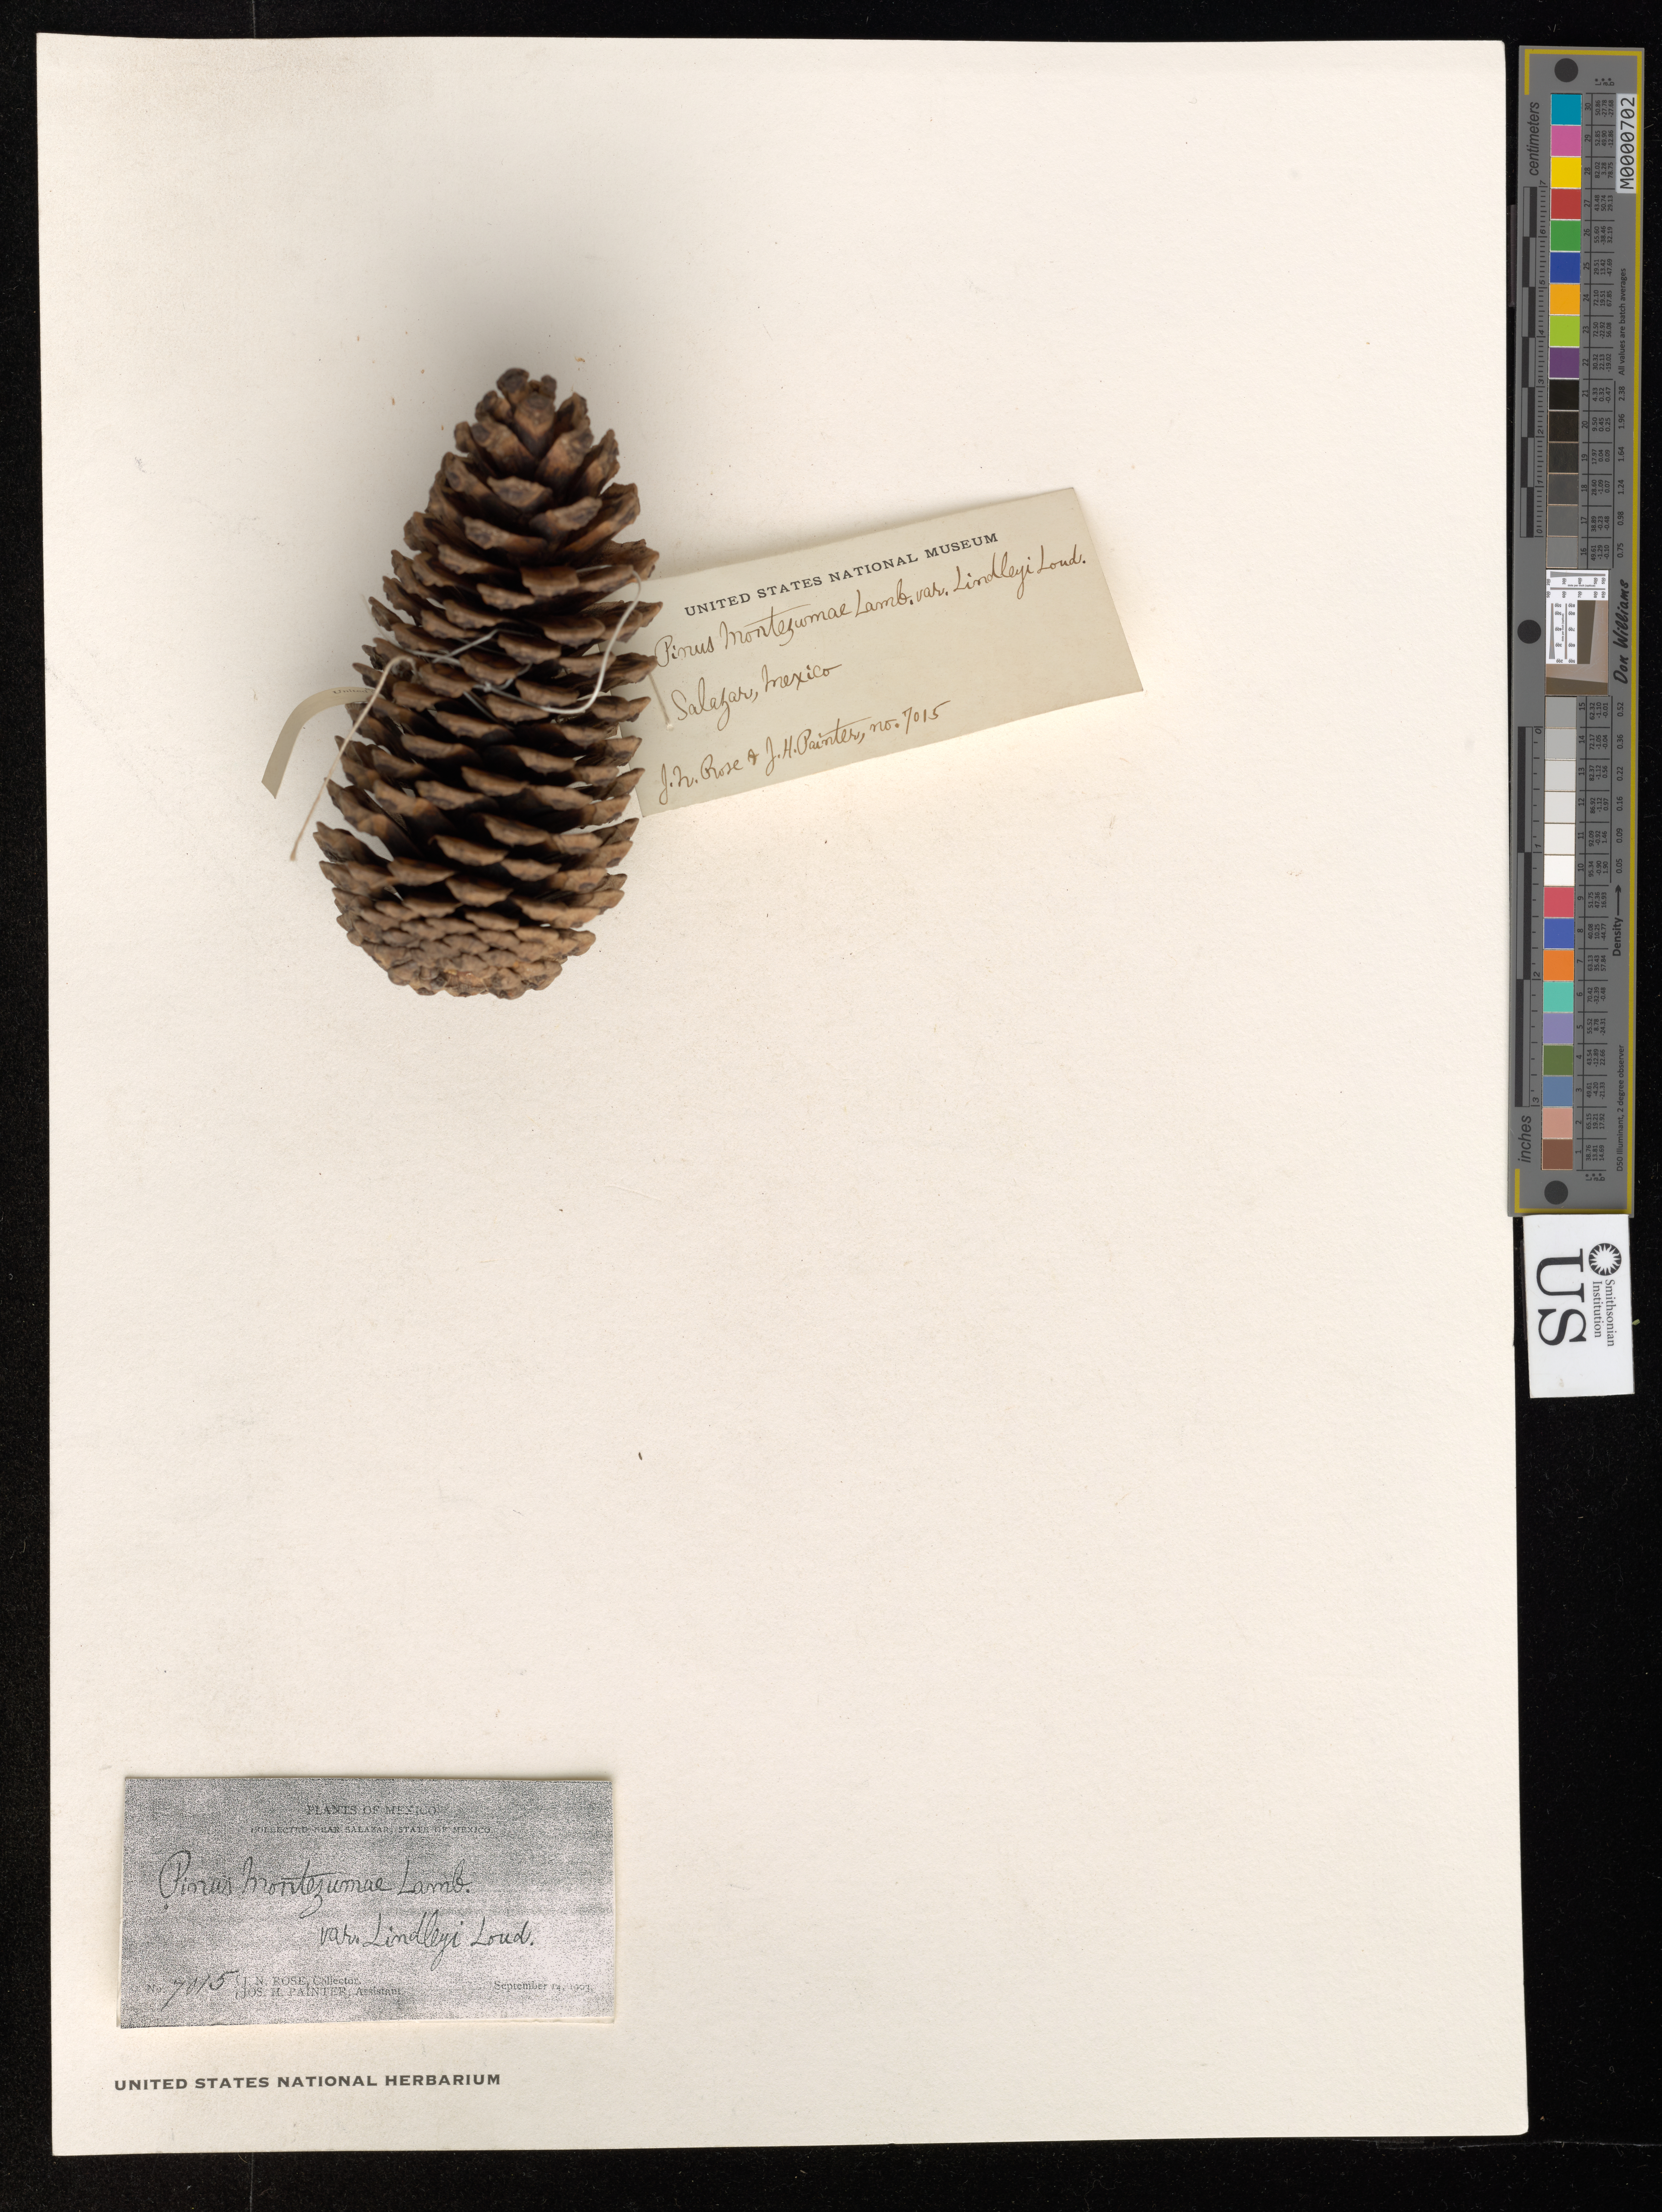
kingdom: Plantae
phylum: Tracheophyta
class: Pinopsida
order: Pinales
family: Pinaceae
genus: Pinus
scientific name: Pinus montezumae var. lindleyi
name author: Loudon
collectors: J. N. Rose & J. H. Painter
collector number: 7015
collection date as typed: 14 Sep 1903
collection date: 1903-09-14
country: Mexico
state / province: México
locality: Near Salazar.